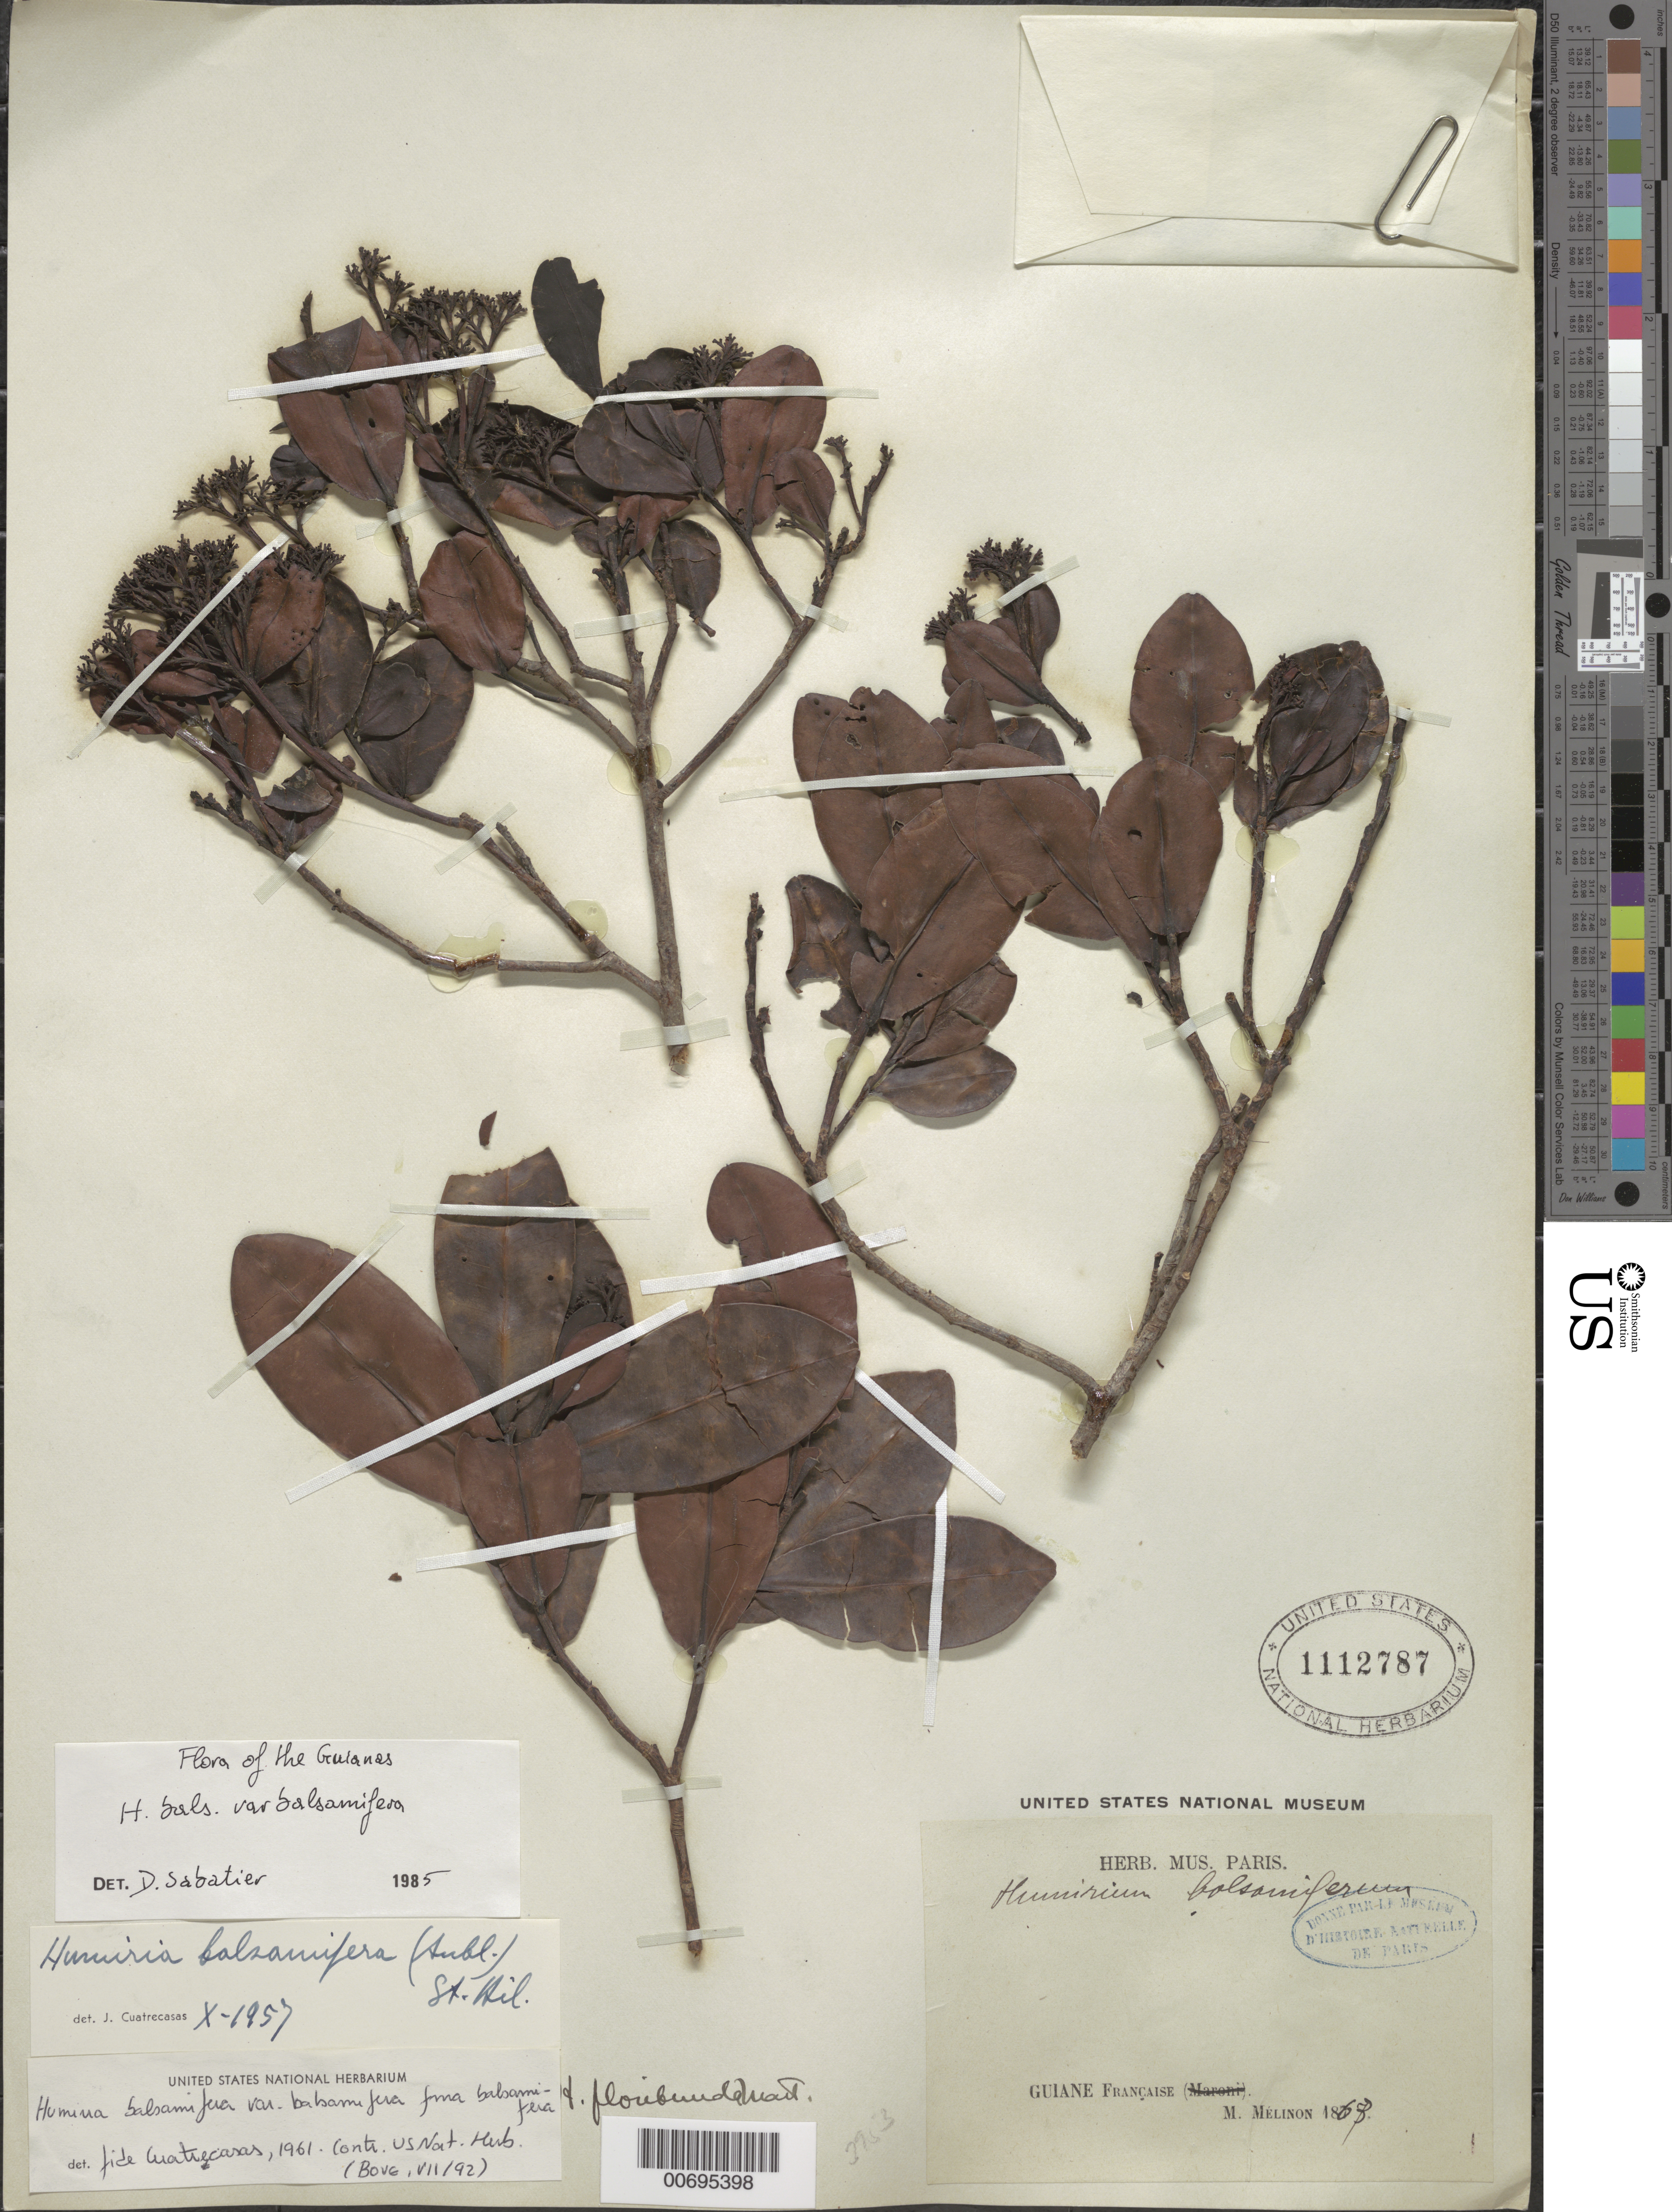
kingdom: Plantae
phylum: Tracheophyta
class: Magnoliopsida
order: Malpighiales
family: Humiriaceae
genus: Humiria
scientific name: Humiria balsamifera f. balsamifera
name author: Aubl.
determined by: Sabatier, D.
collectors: E. Mélinon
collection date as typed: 1863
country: French Guiana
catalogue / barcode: US 1112787